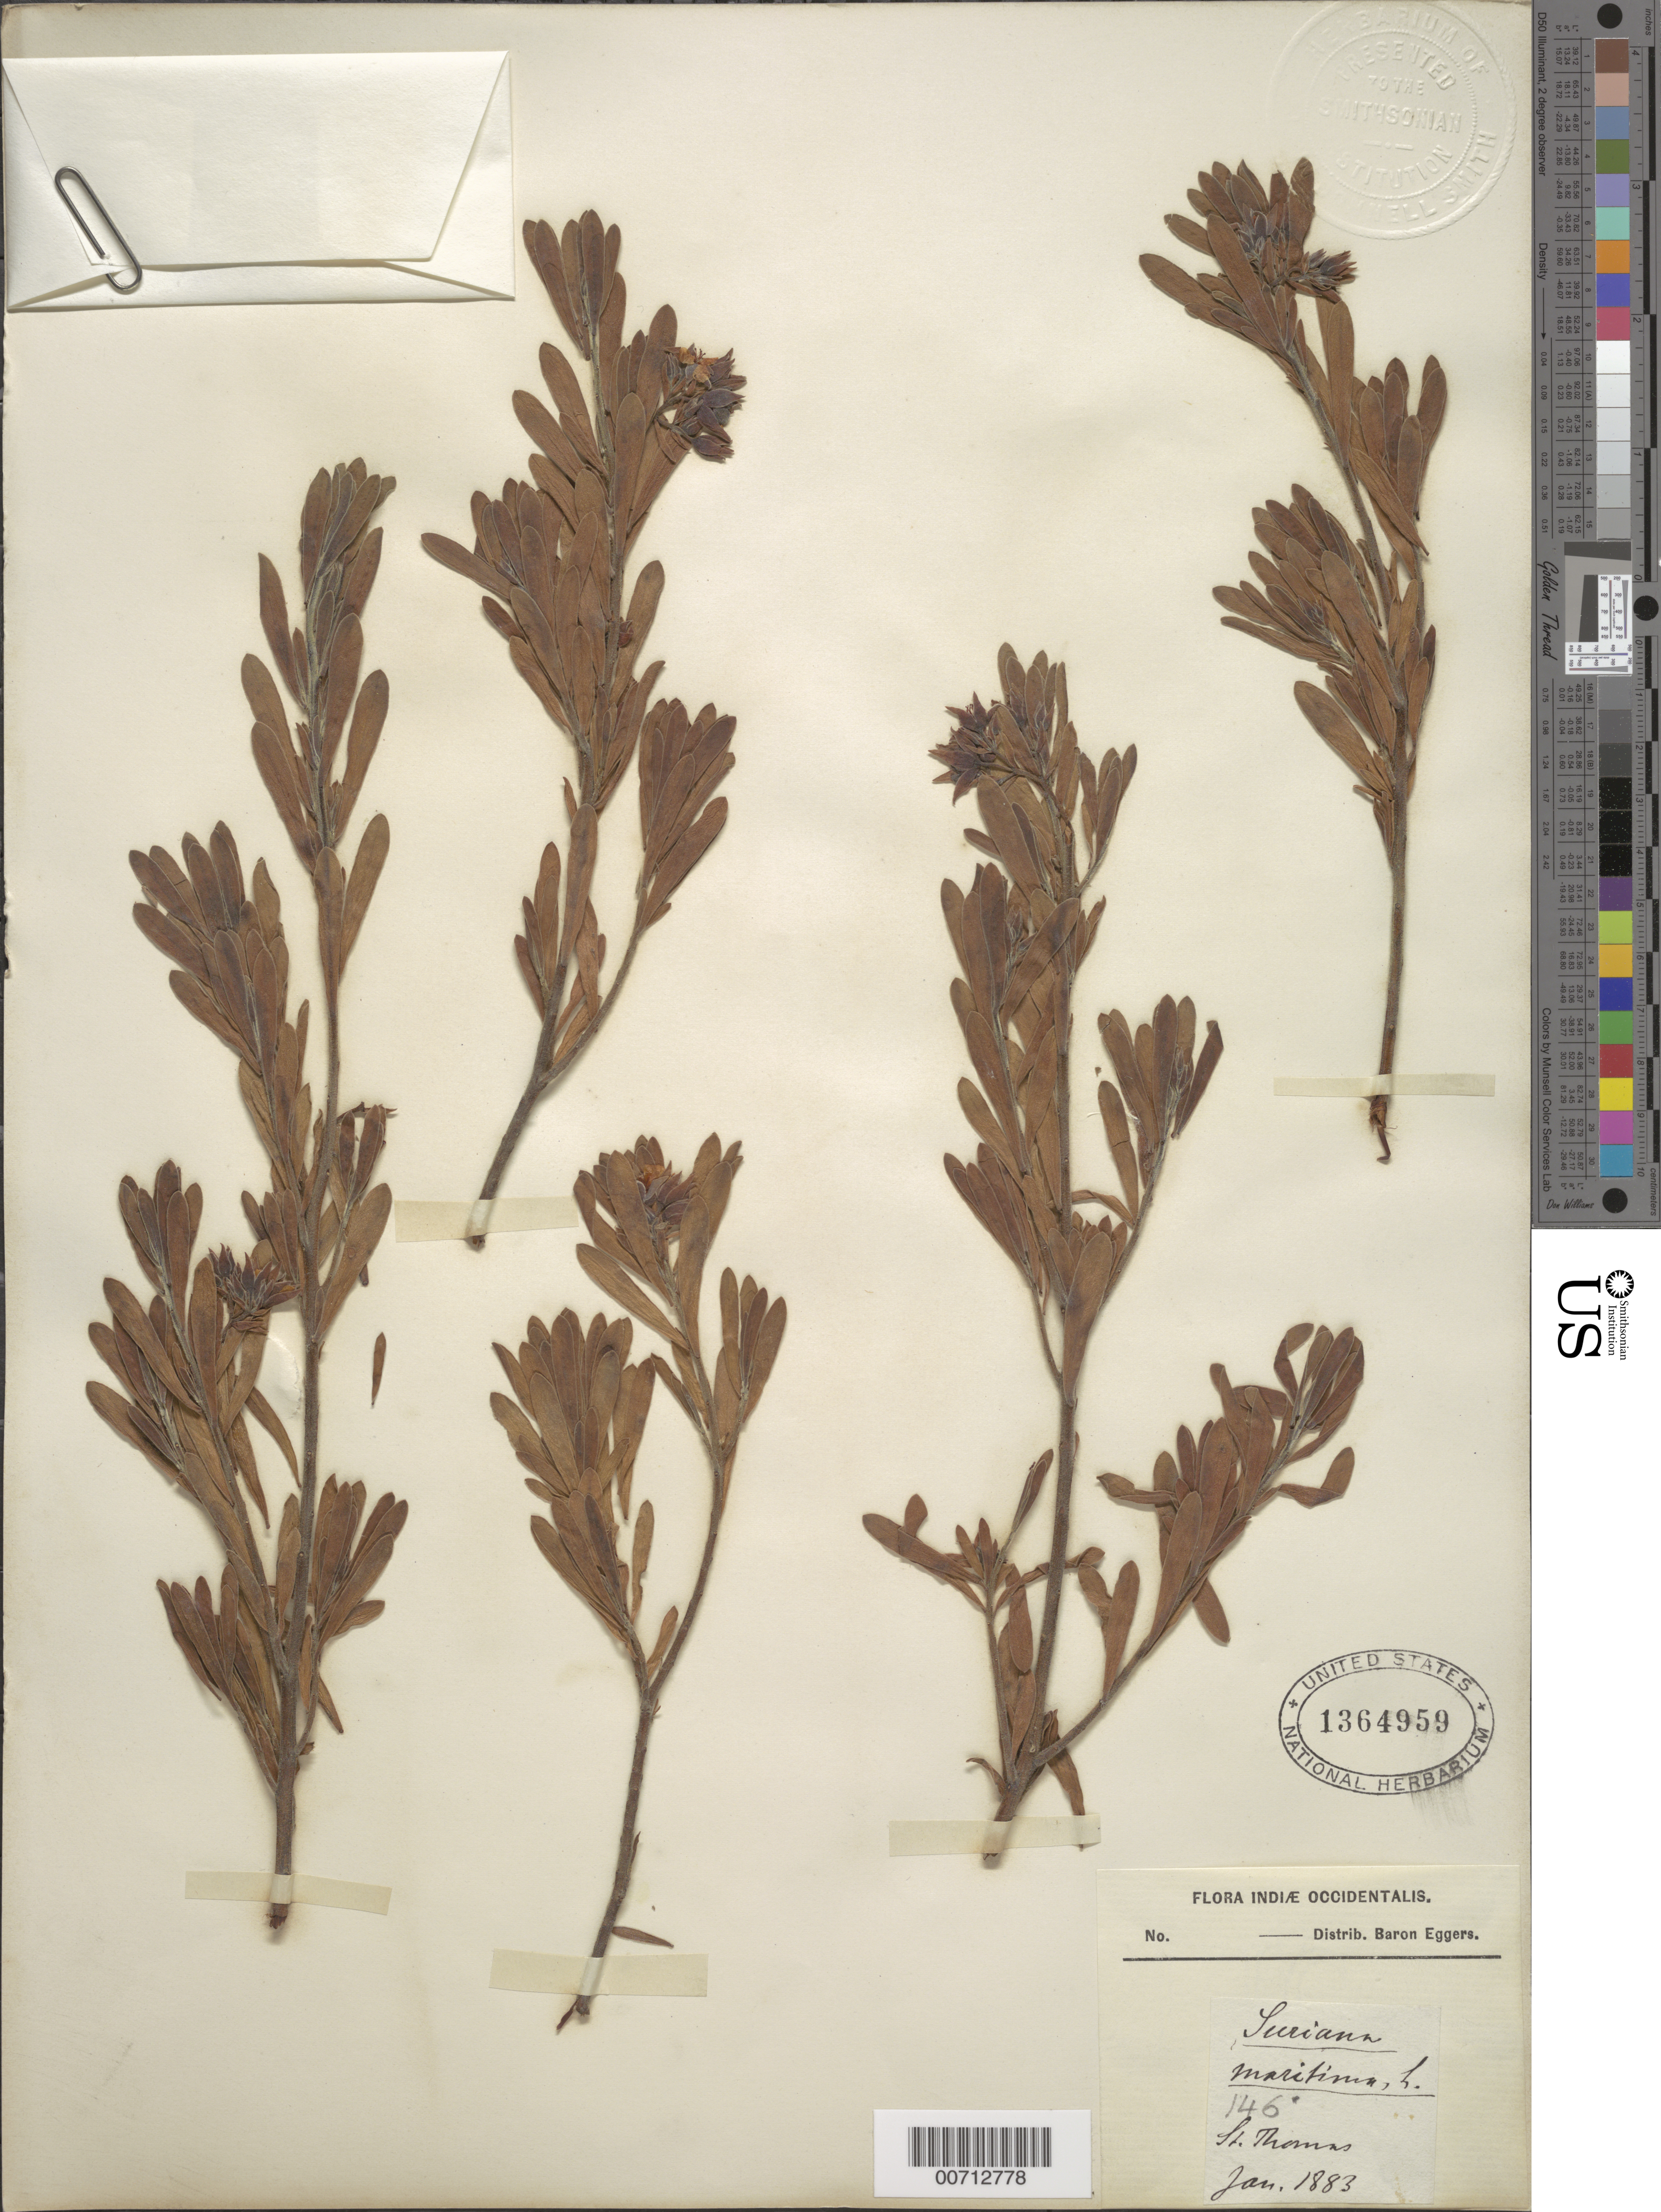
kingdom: Plantae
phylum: Tracheophyta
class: Magnoliopsida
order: Fabales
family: Surianaceae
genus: Suriana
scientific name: Suriana maritima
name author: L.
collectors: H. F. A. von Eggers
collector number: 146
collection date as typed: Jan 1883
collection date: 1883-01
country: U.S. Virgin Islands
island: St. Thomas Island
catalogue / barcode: US 1364959